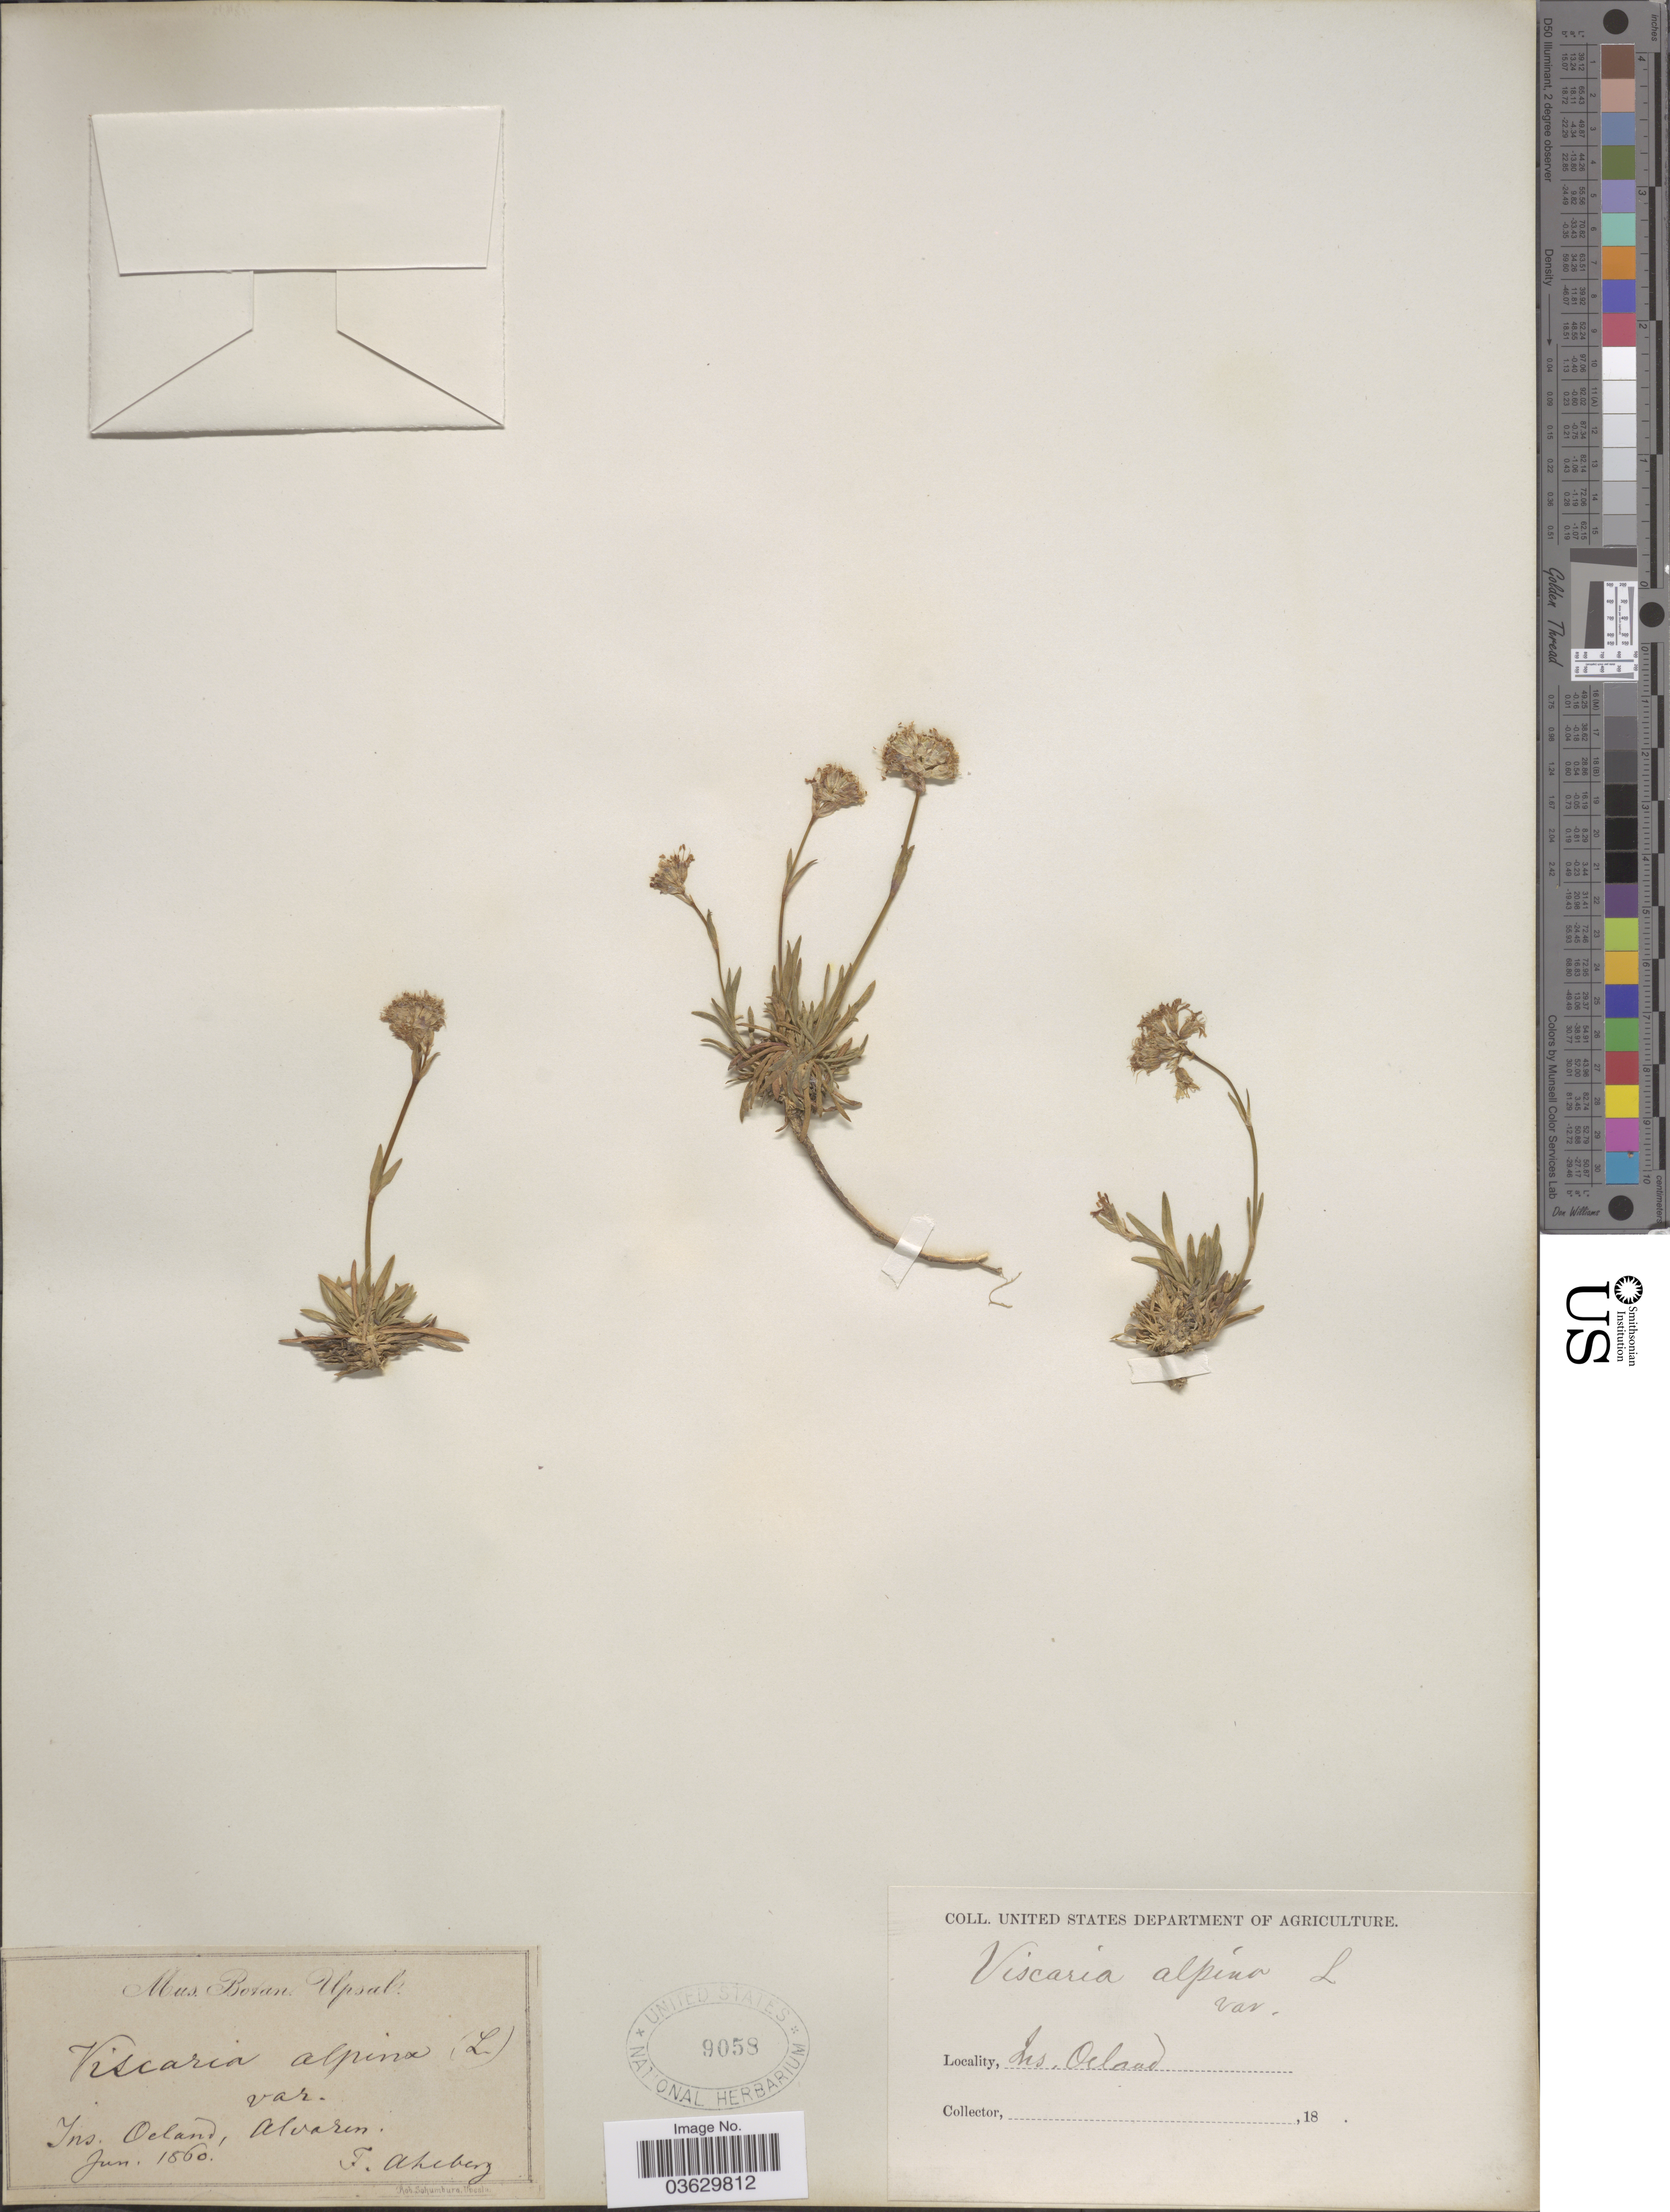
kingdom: Plantae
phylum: Tracheophyta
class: Magnoliopsida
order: Caryophyllales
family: Caryophyllaceae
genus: Viscaria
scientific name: Viscaria alpina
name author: (L.) G. Don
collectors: F. Ahlberg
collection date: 1860-06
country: Sweden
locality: Ins Oeland, Alvarin.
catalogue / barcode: US 9058